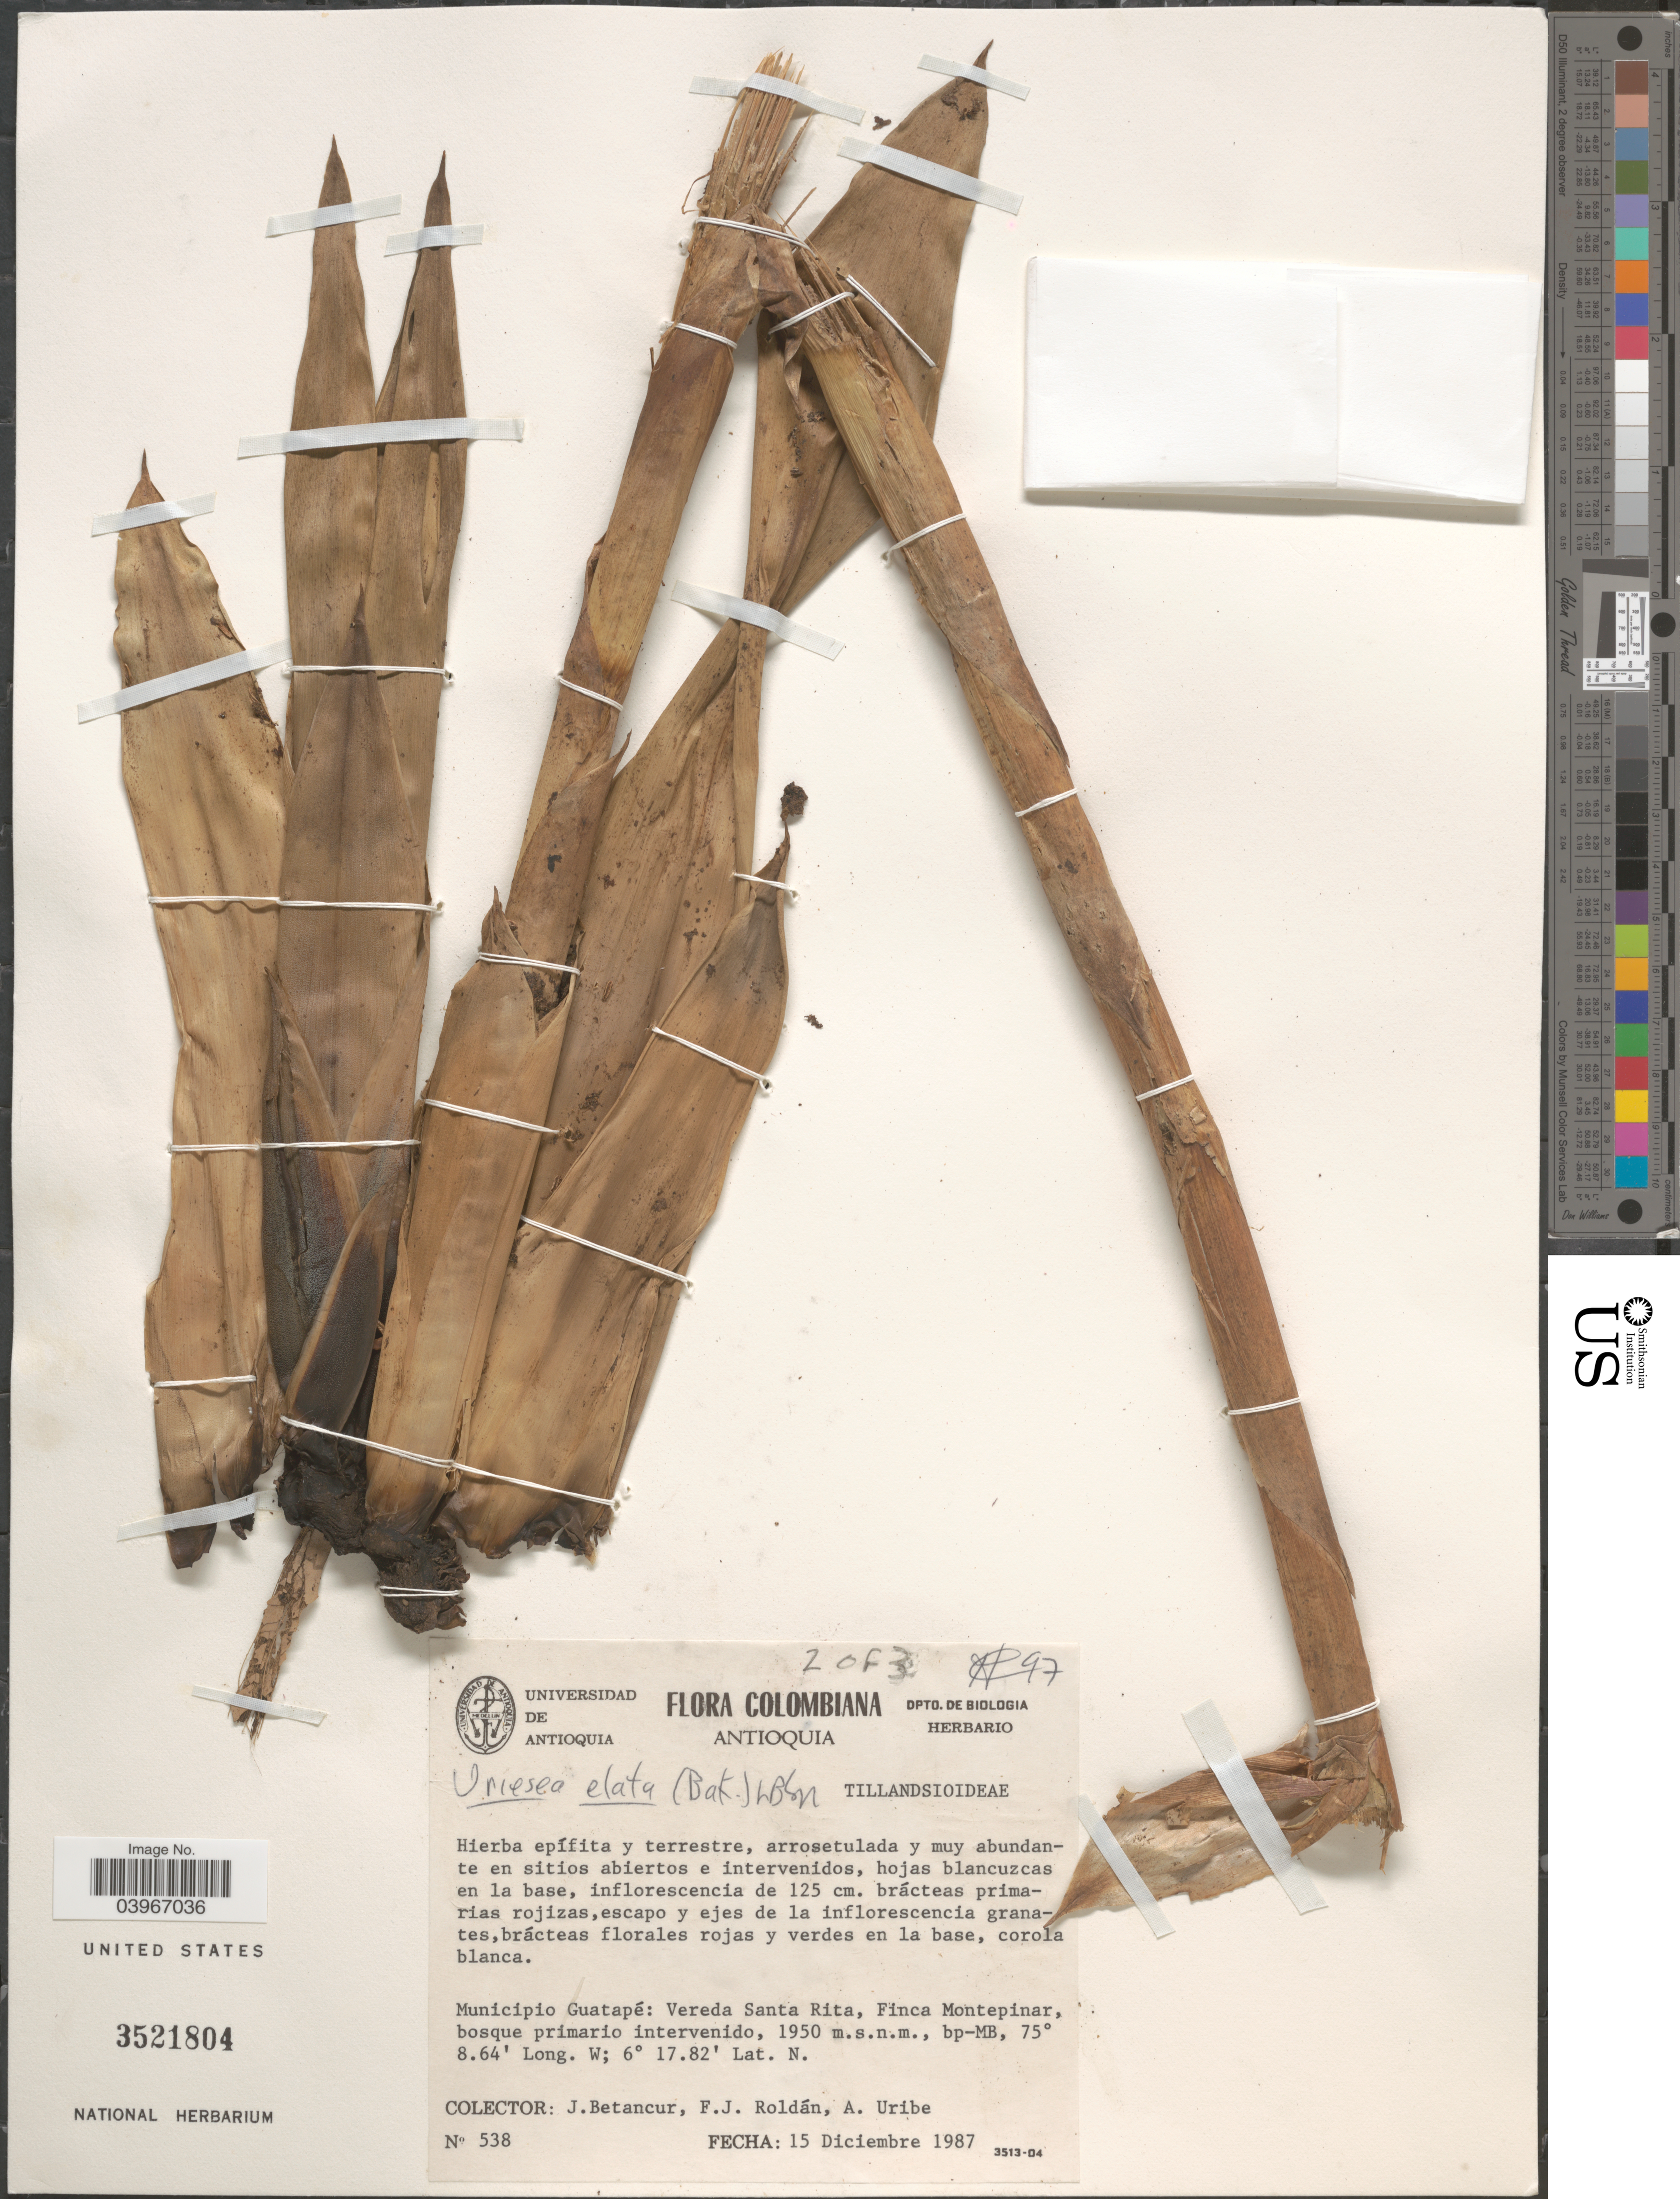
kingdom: Plantae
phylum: Tracheophyta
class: Liliopsida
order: Poales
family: Bromeliaceae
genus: Vriesea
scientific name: Vriesea elata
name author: (Baker) L.B. Sm.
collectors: J. Betancur, F. J. Roldán & A. Uribe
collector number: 538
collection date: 1987-12-15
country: Colombia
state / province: Antioquia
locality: Municipio Guatapé: Vereda Santa Rita, Finca Montepinar.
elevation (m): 1950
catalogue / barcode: US 3521804